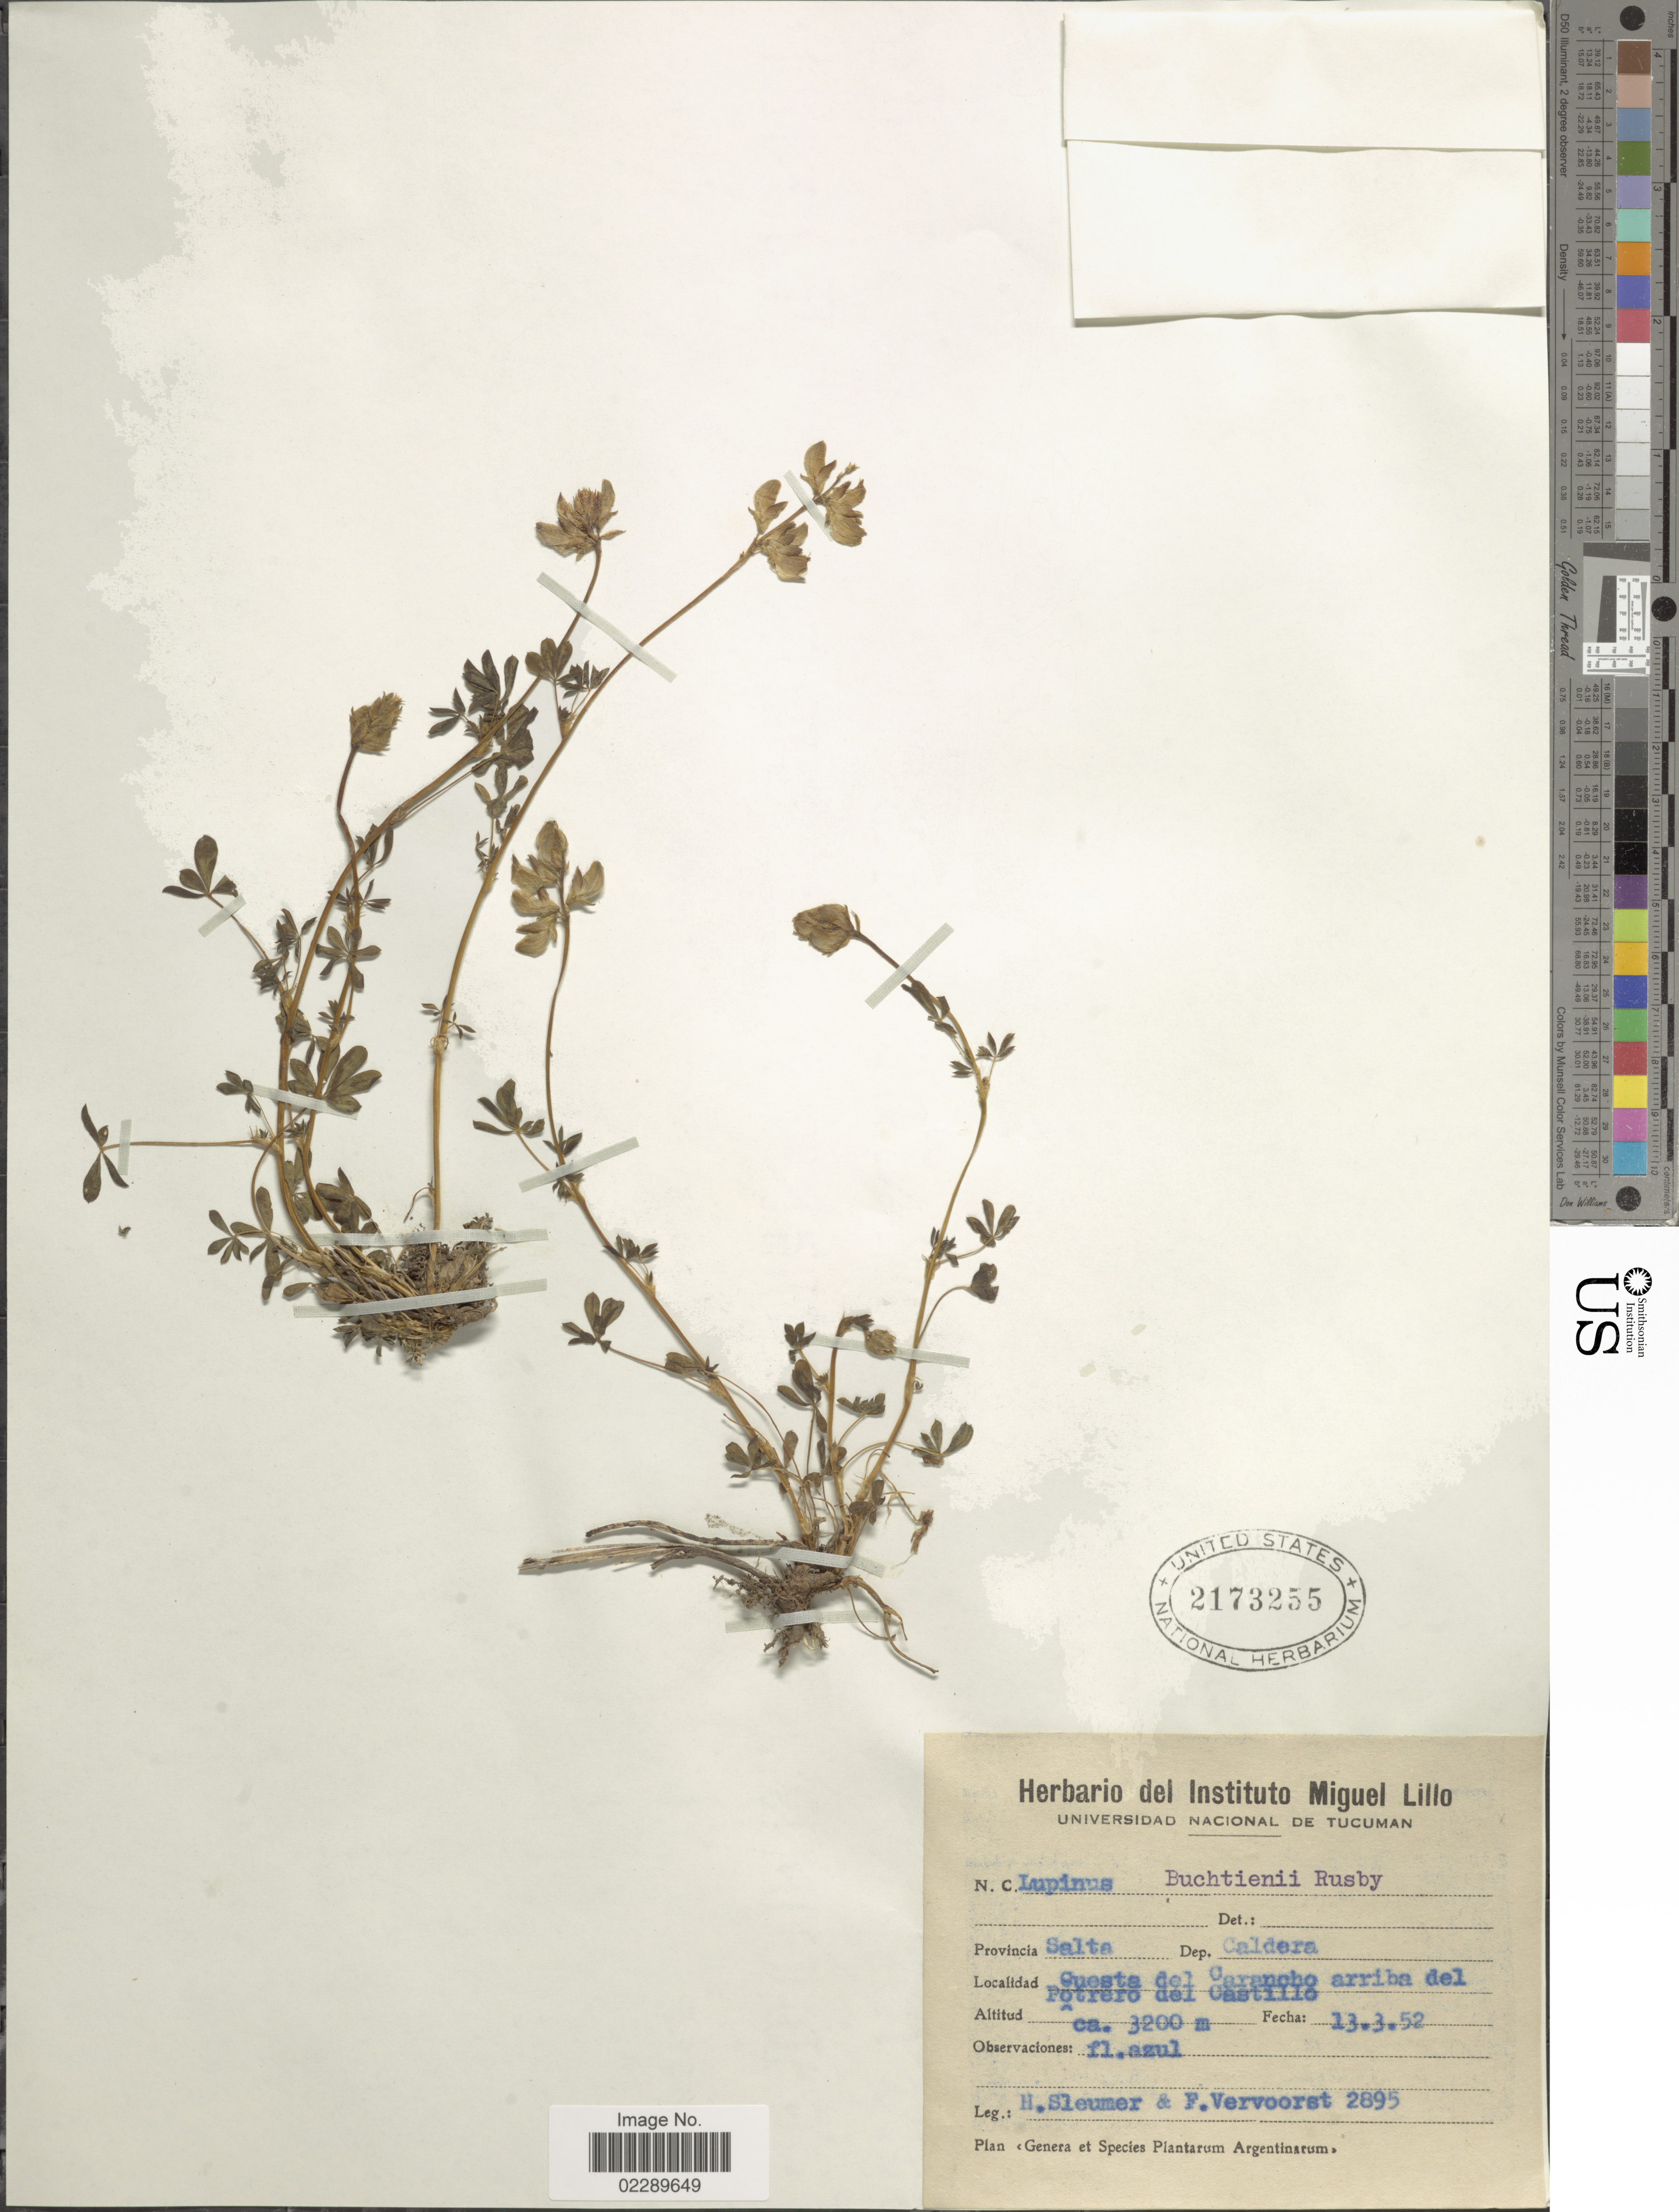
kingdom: Plantae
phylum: Tracheophyta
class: Magnoliopsida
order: Fabales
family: Fabaceae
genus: Lupinus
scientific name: Lupinus buchtienii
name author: Rusby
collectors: H. O. Sleumer & F. Vervoorst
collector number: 2895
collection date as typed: Transcribed d/m/y: 13/3/52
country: Argentina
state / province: Salta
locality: Provincia Salta. Dep. Caldera. Cuesta del Carancho arriba del Potrero del Castillo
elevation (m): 3200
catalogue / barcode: US 2173255